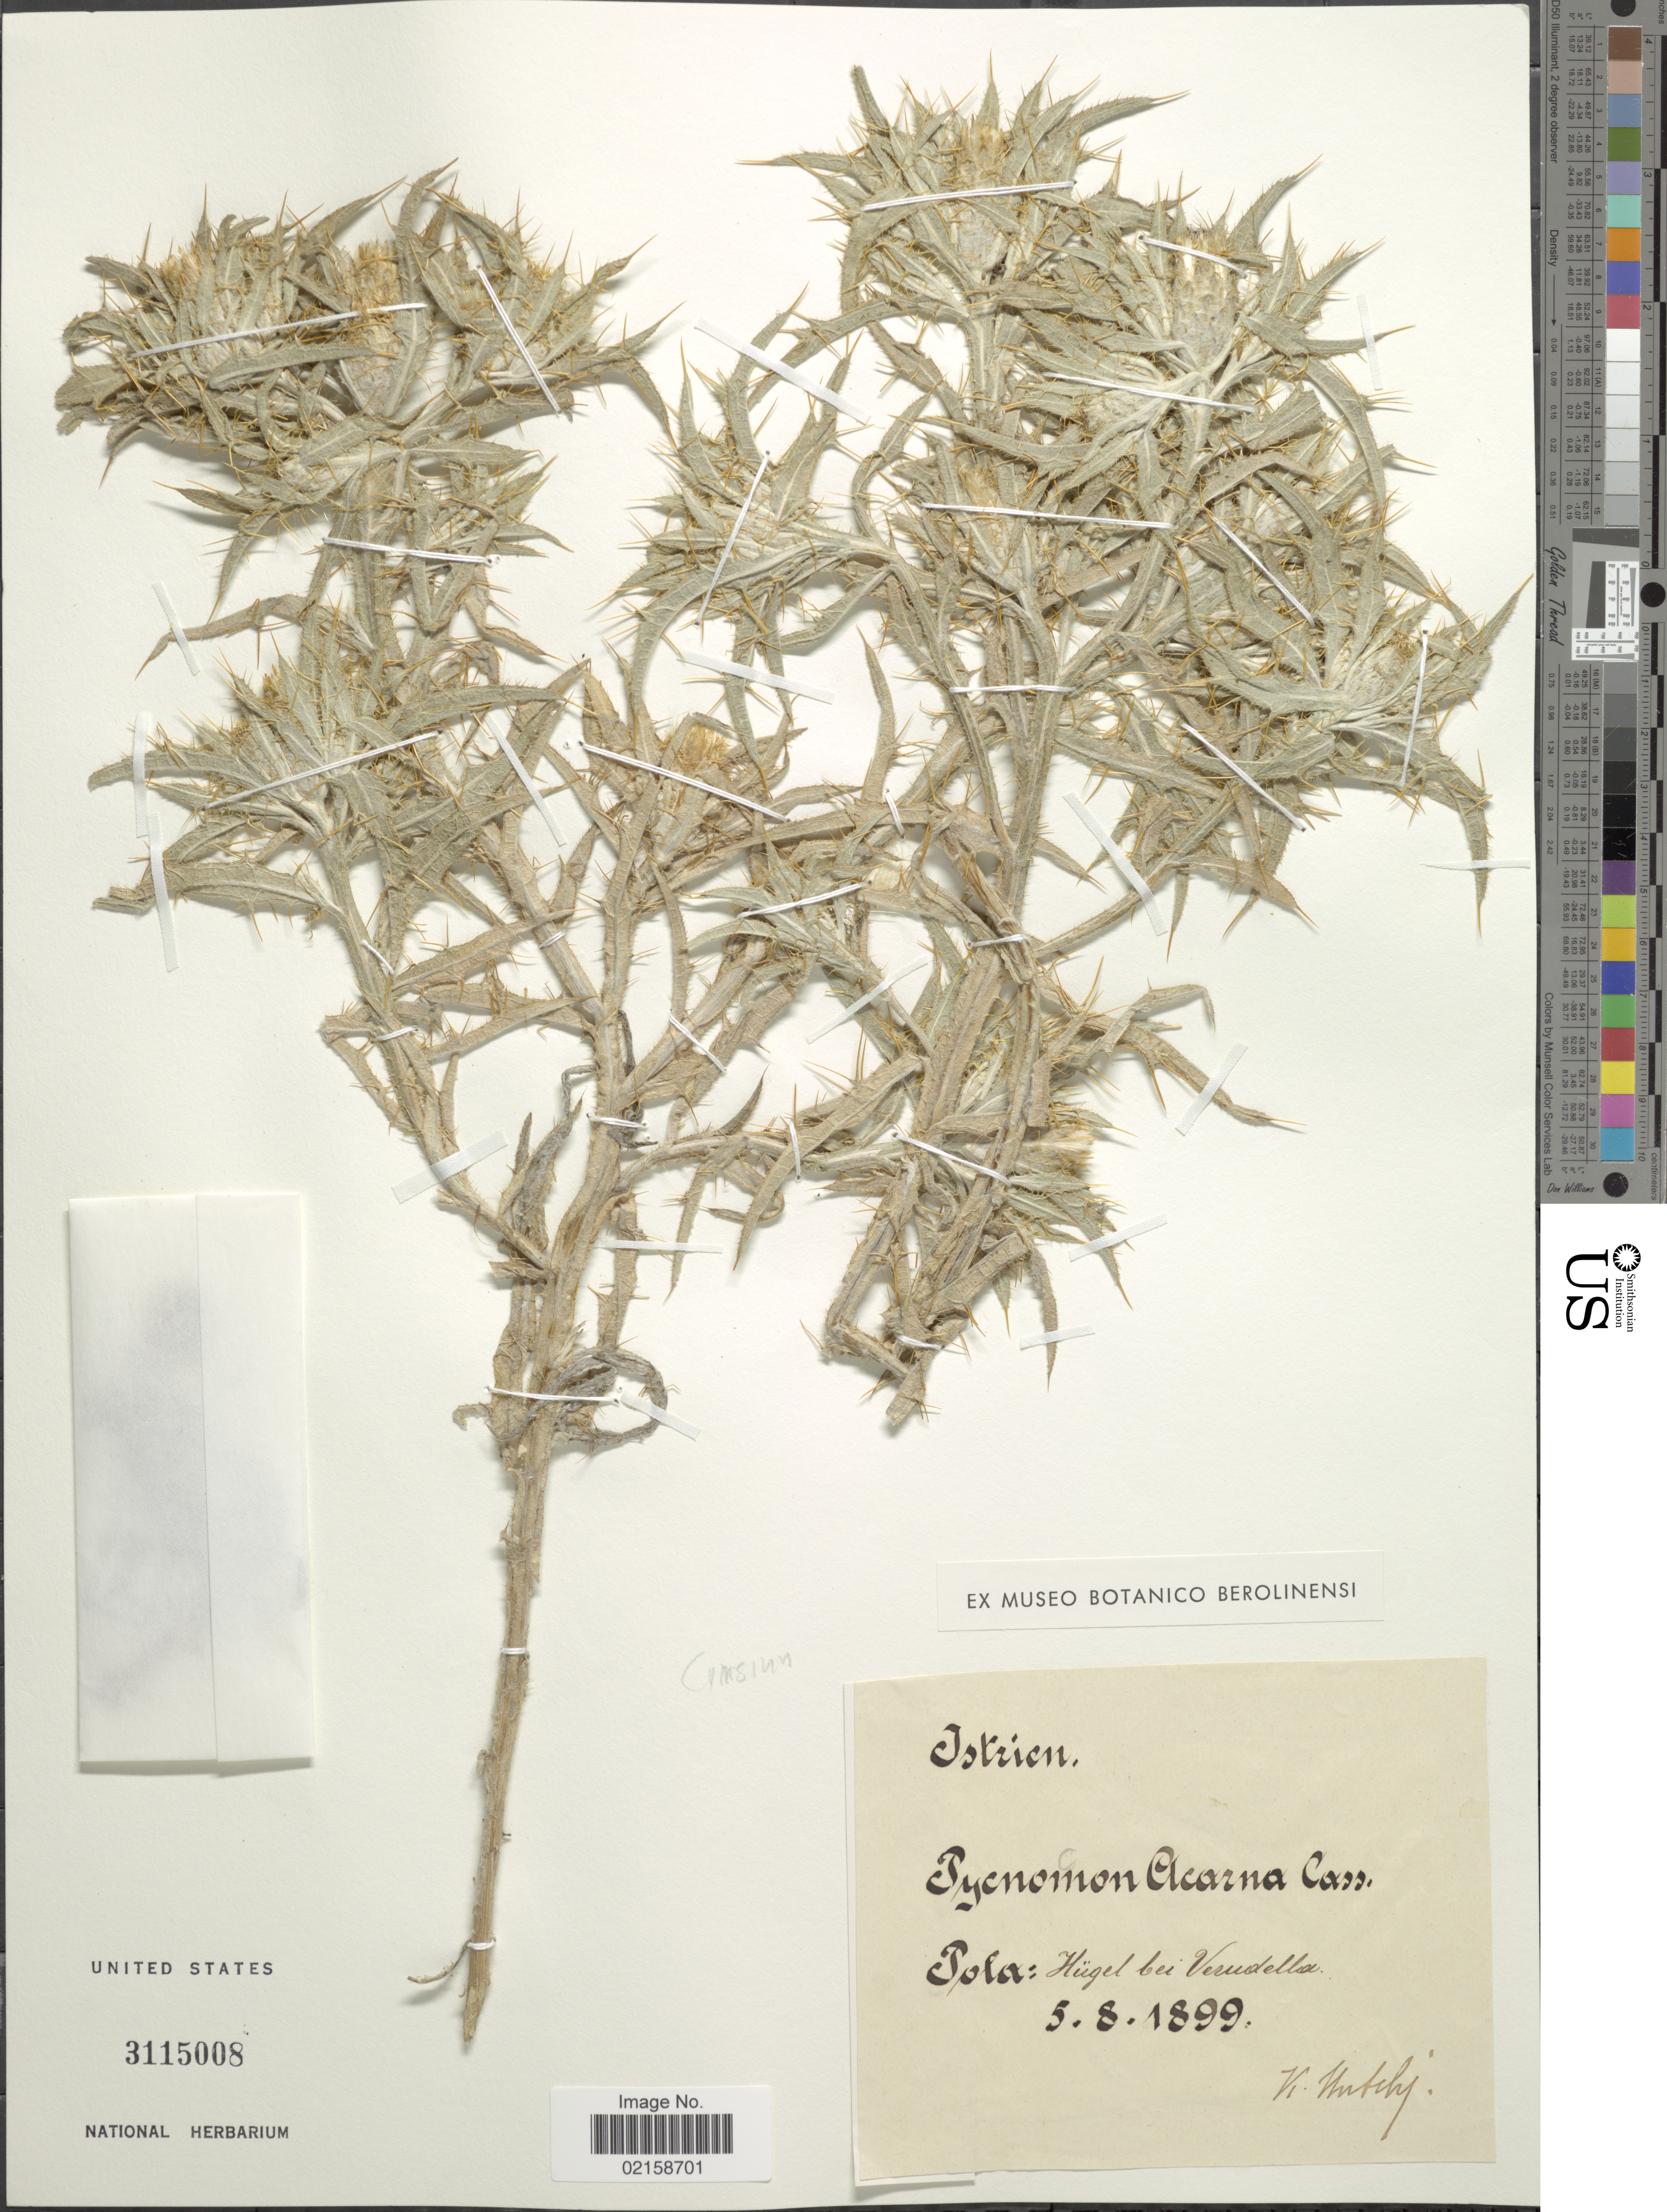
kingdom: Plantae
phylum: Tracheophyta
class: Magnoliopsida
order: Asterales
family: Asteraceae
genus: Picnomon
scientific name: Picnomon acarna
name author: (L.) Cass.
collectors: K. Hutely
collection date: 1899-08-05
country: Croatia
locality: Istrien. Pola: Hugel bei Verudella [Istria, Pula, now in Croatia]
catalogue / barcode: US 3115008